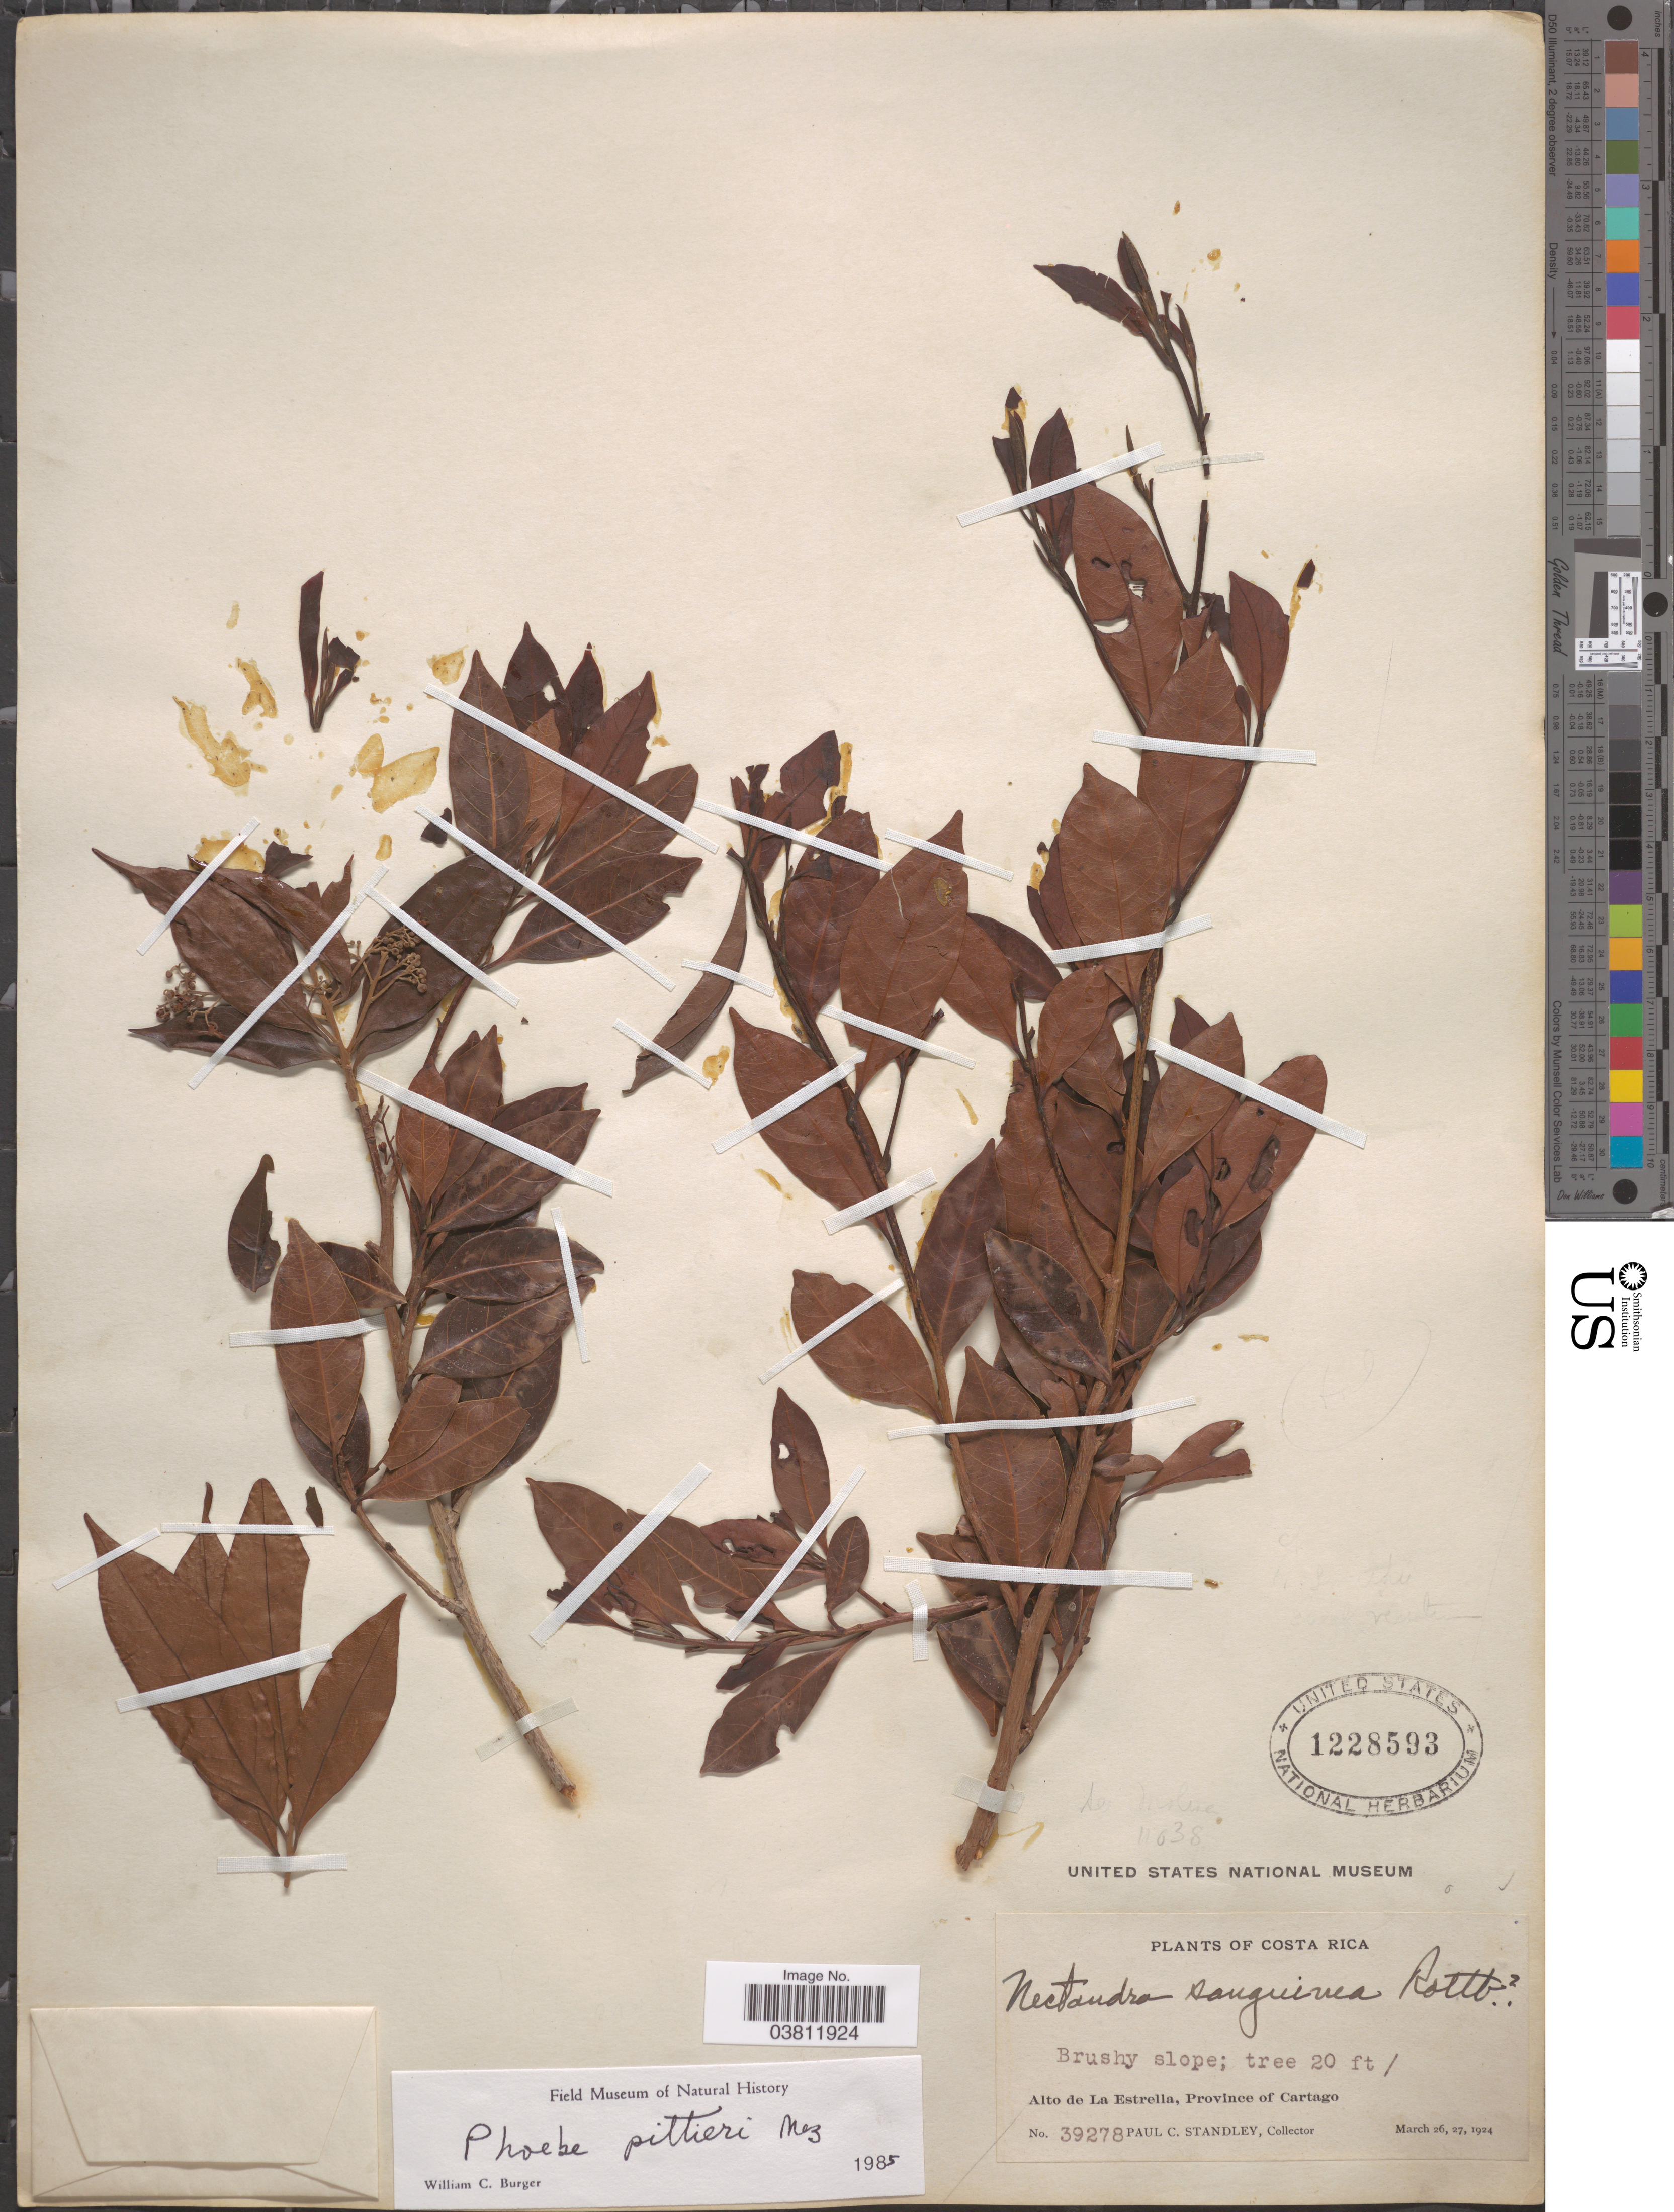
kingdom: Plantae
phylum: Tracheophyta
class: Magnoliopsida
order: Laurales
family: Lauraceae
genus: Phoebe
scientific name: Phoebe pittieri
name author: Mez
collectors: P. C. Standley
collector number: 39278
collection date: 1924-03-26/1924-03-27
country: Costa Rica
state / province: Cartago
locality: Alto de La Estrella.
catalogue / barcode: US 1228593